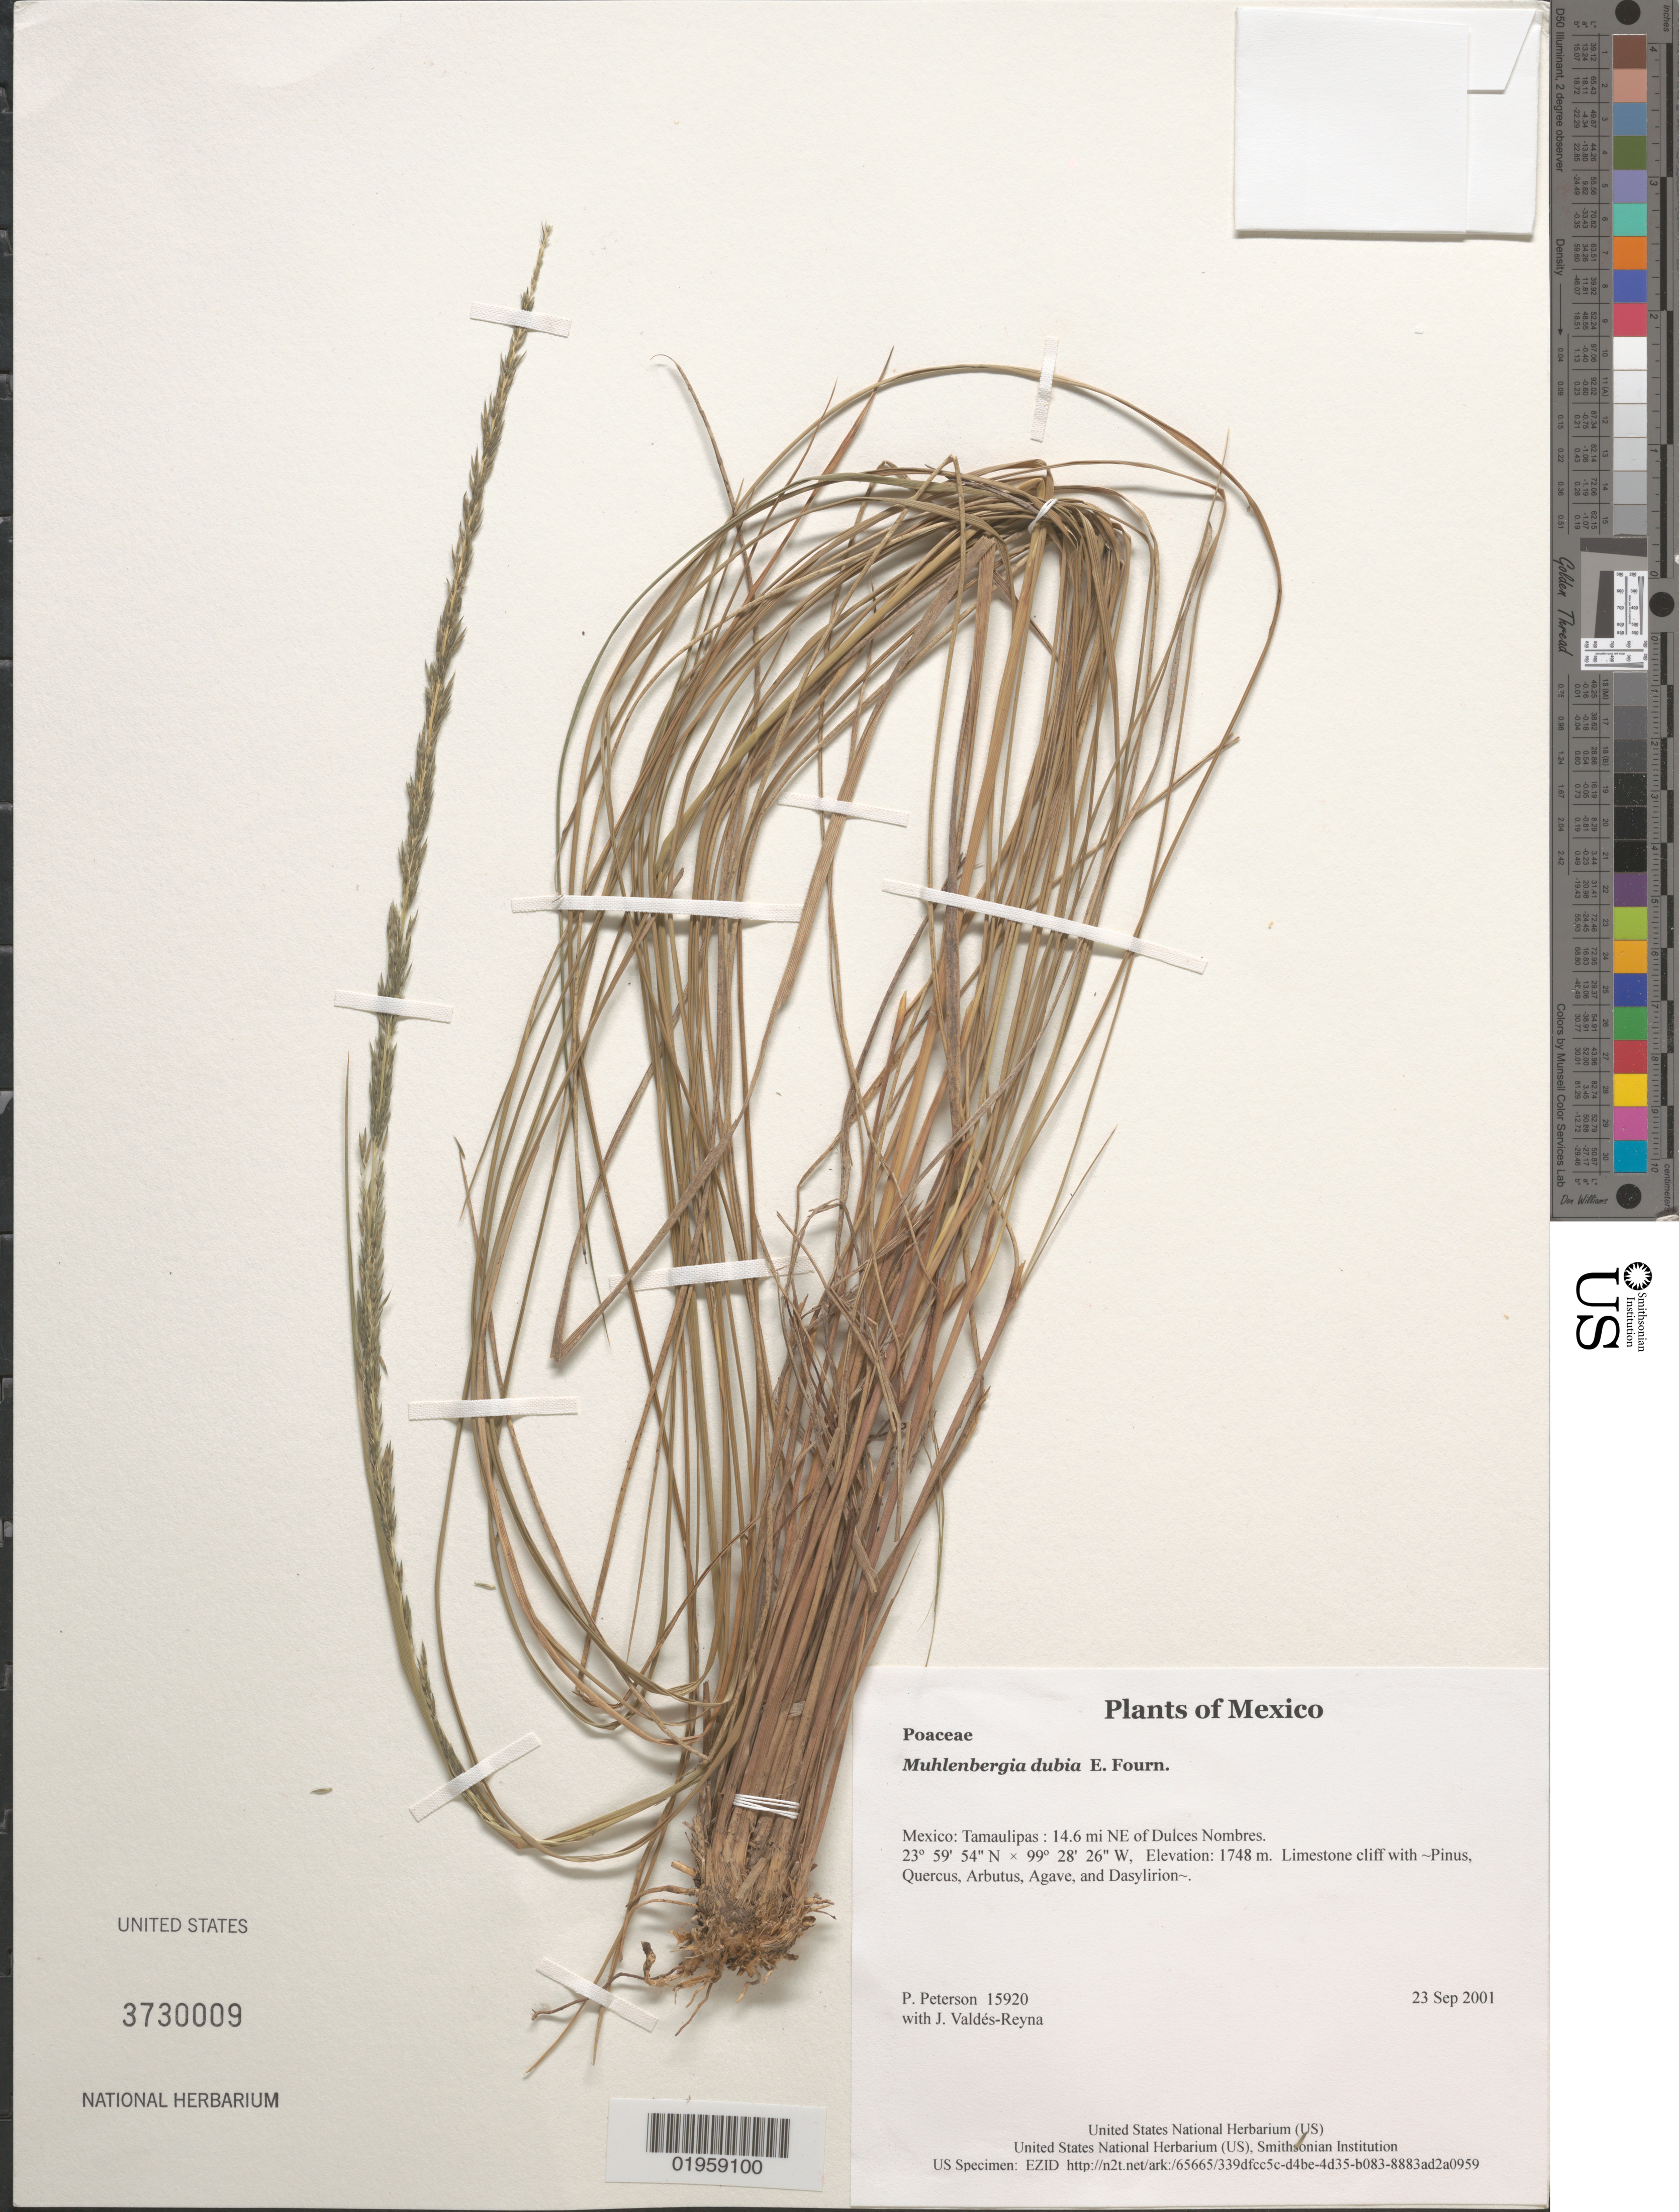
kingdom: Plantae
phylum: Tracheophyta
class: Liliopsida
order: Poales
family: Poaceae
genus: Muhlenbergia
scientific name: Muhlenbergia dubia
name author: E. Fourn.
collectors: P. M. Peterson & J. Valdés-Reyna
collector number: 15920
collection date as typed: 23 Sep 2001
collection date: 2001-09-23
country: Mexico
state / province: Tamaulipas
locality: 14.6 mi NE of Dulces Nombres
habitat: Limestone cliff with ~Pinus, Quercus, Arbutus, Agave, and Dasylirion~.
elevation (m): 1748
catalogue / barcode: US 3730009